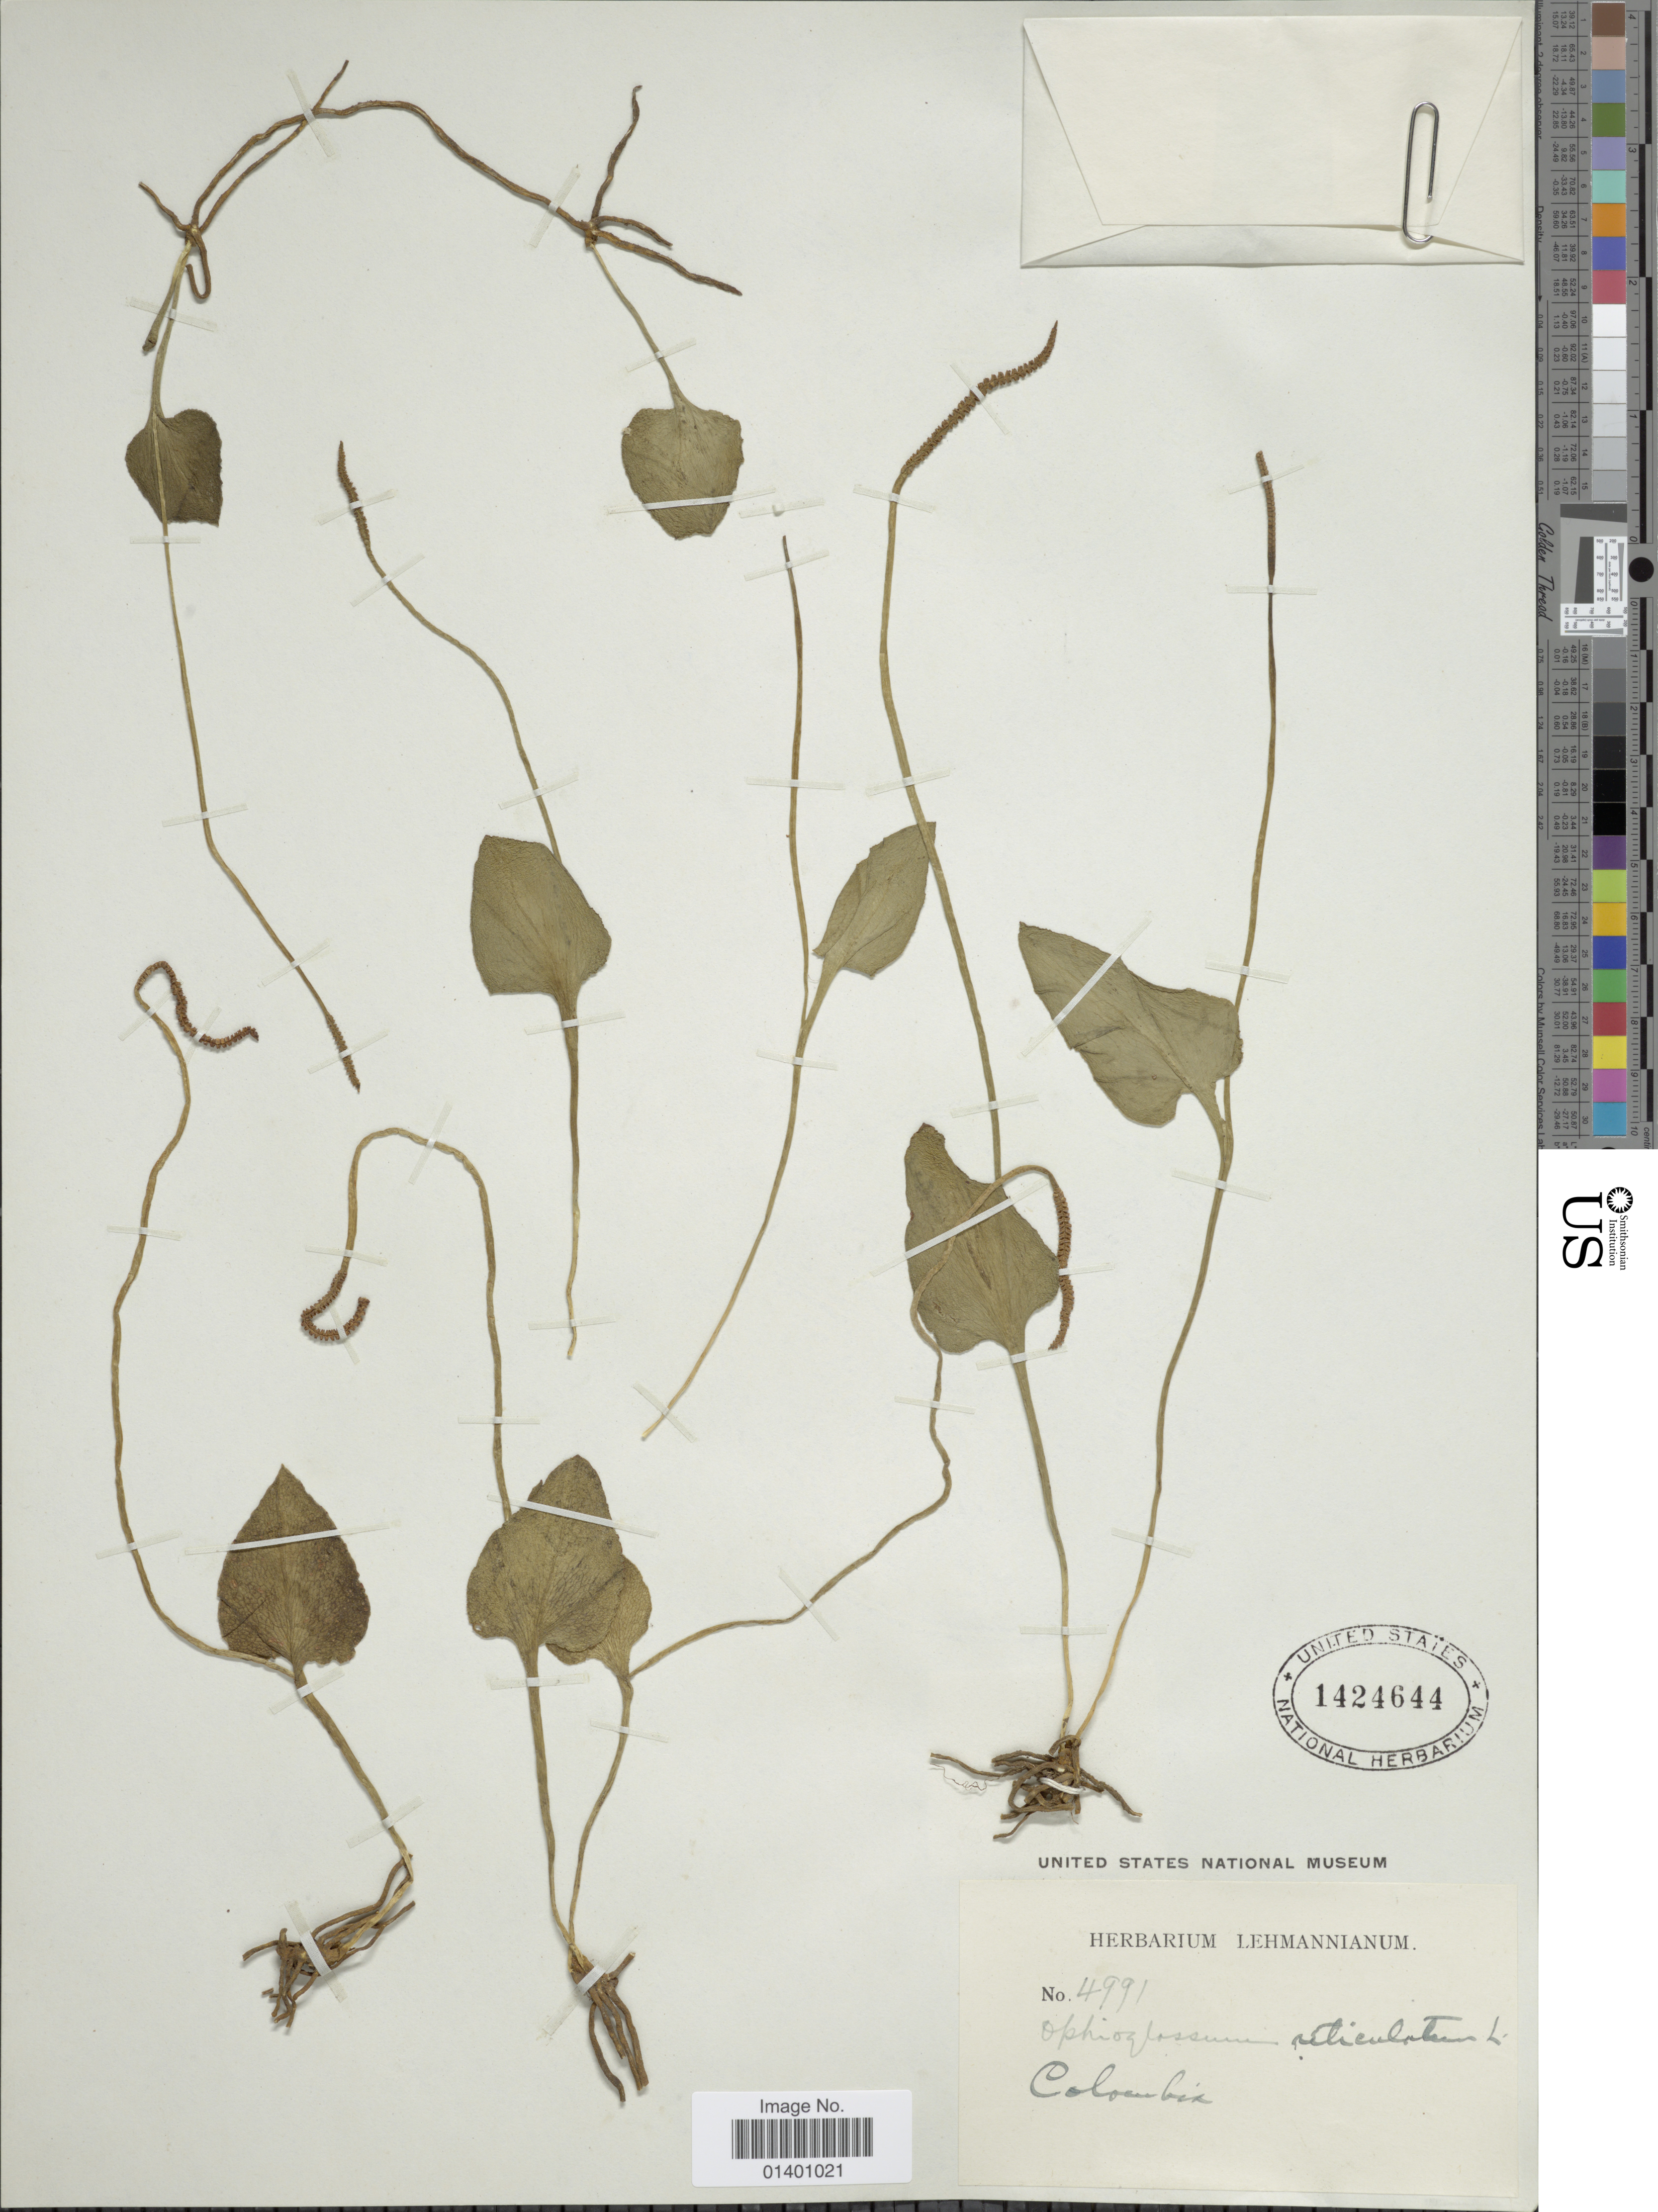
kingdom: Plantae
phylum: Tracheophyta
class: Polypodiopsida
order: Ophioglossales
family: Ophioglossaceae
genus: Ophioglossum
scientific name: Ophioglossum reticulatum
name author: L.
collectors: ex herb. Lehmannianum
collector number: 4991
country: Colombia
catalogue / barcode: US 1424644